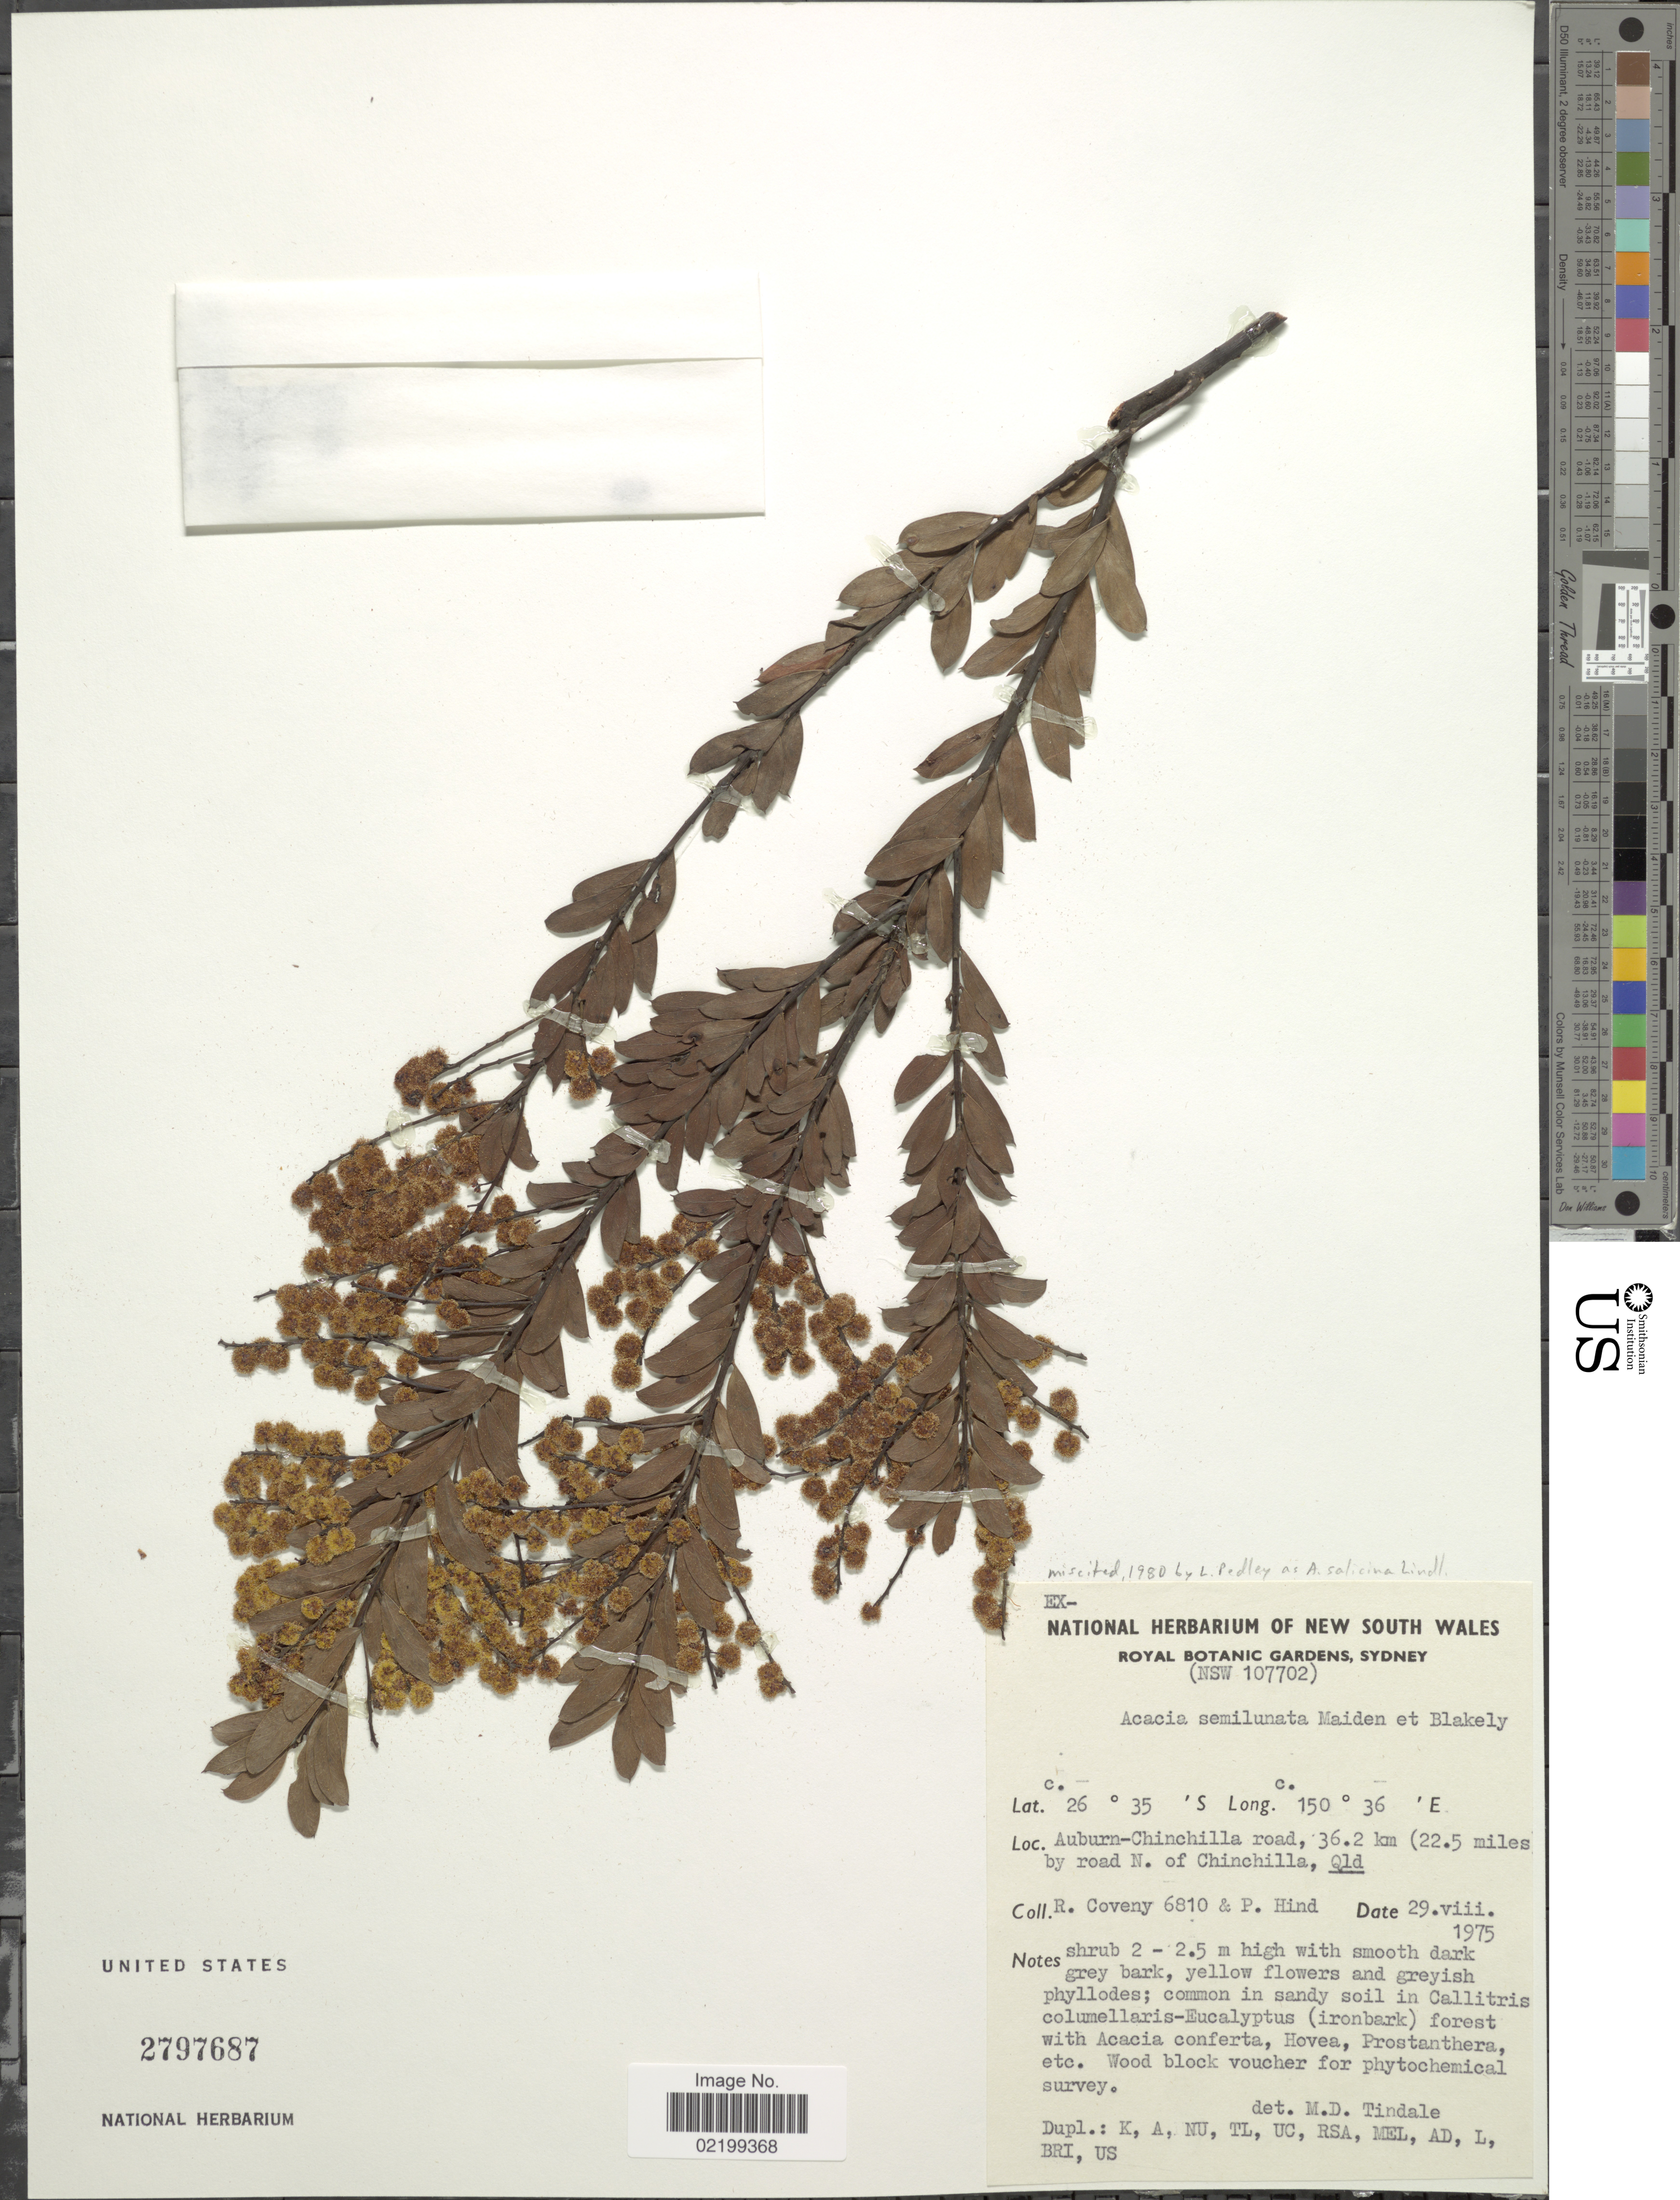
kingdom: Plantae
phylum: Tracheophyta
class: Magnoliopsida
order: Fabales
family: Fabaceae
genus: Acacia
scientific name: Acacia semilunata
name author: Maiden & Blakeley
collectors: R. Covney & P. Hind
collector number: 6810/107702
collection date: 1975-08-29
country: Australia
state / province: Queensland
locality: Auburn-Chinchilla road, 36.2 km (22.5 miles by road N. of Chinchilla)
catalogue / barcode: US 2797687